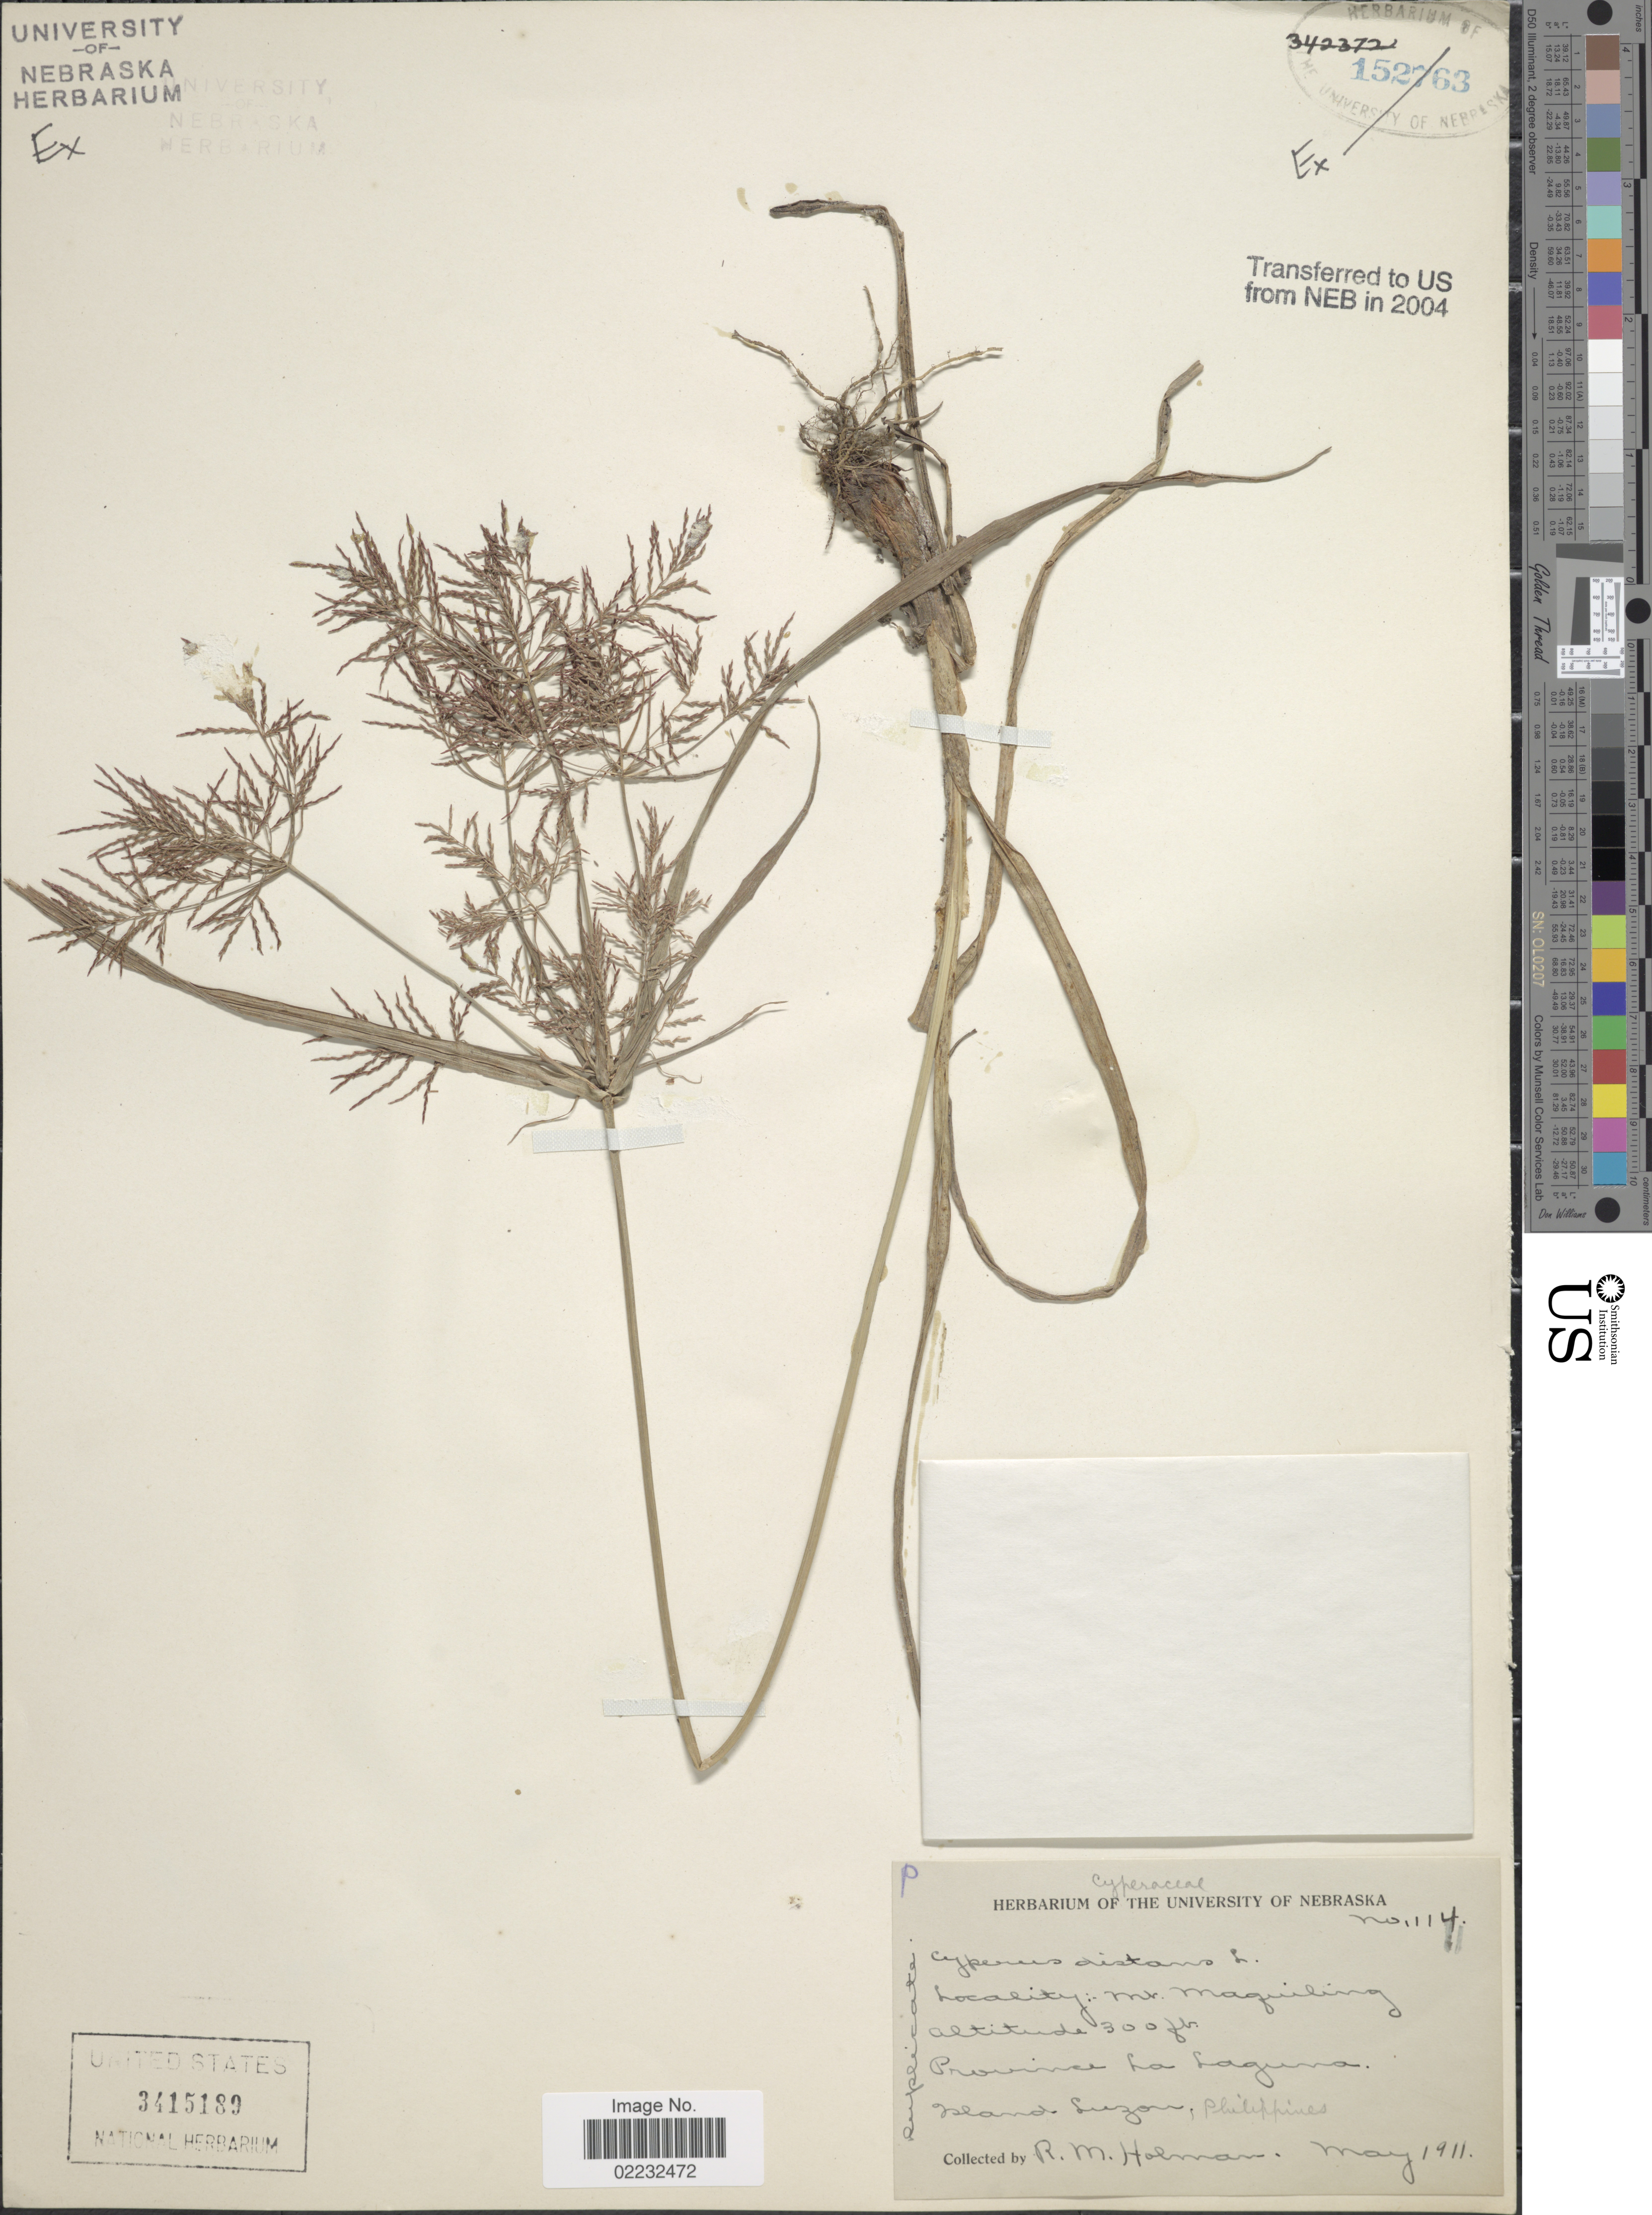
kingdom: Plantae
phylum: Tracheophyta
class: Liliopsida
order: Poales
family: Cyperaceae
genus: Cyperus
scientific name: Cyperus distans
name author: L. f.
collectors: R. Holman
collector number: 114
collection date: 1911-05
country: Philippines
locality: Province: La Laguna, Island: Luzon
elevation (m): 91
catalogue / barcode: US 3415189